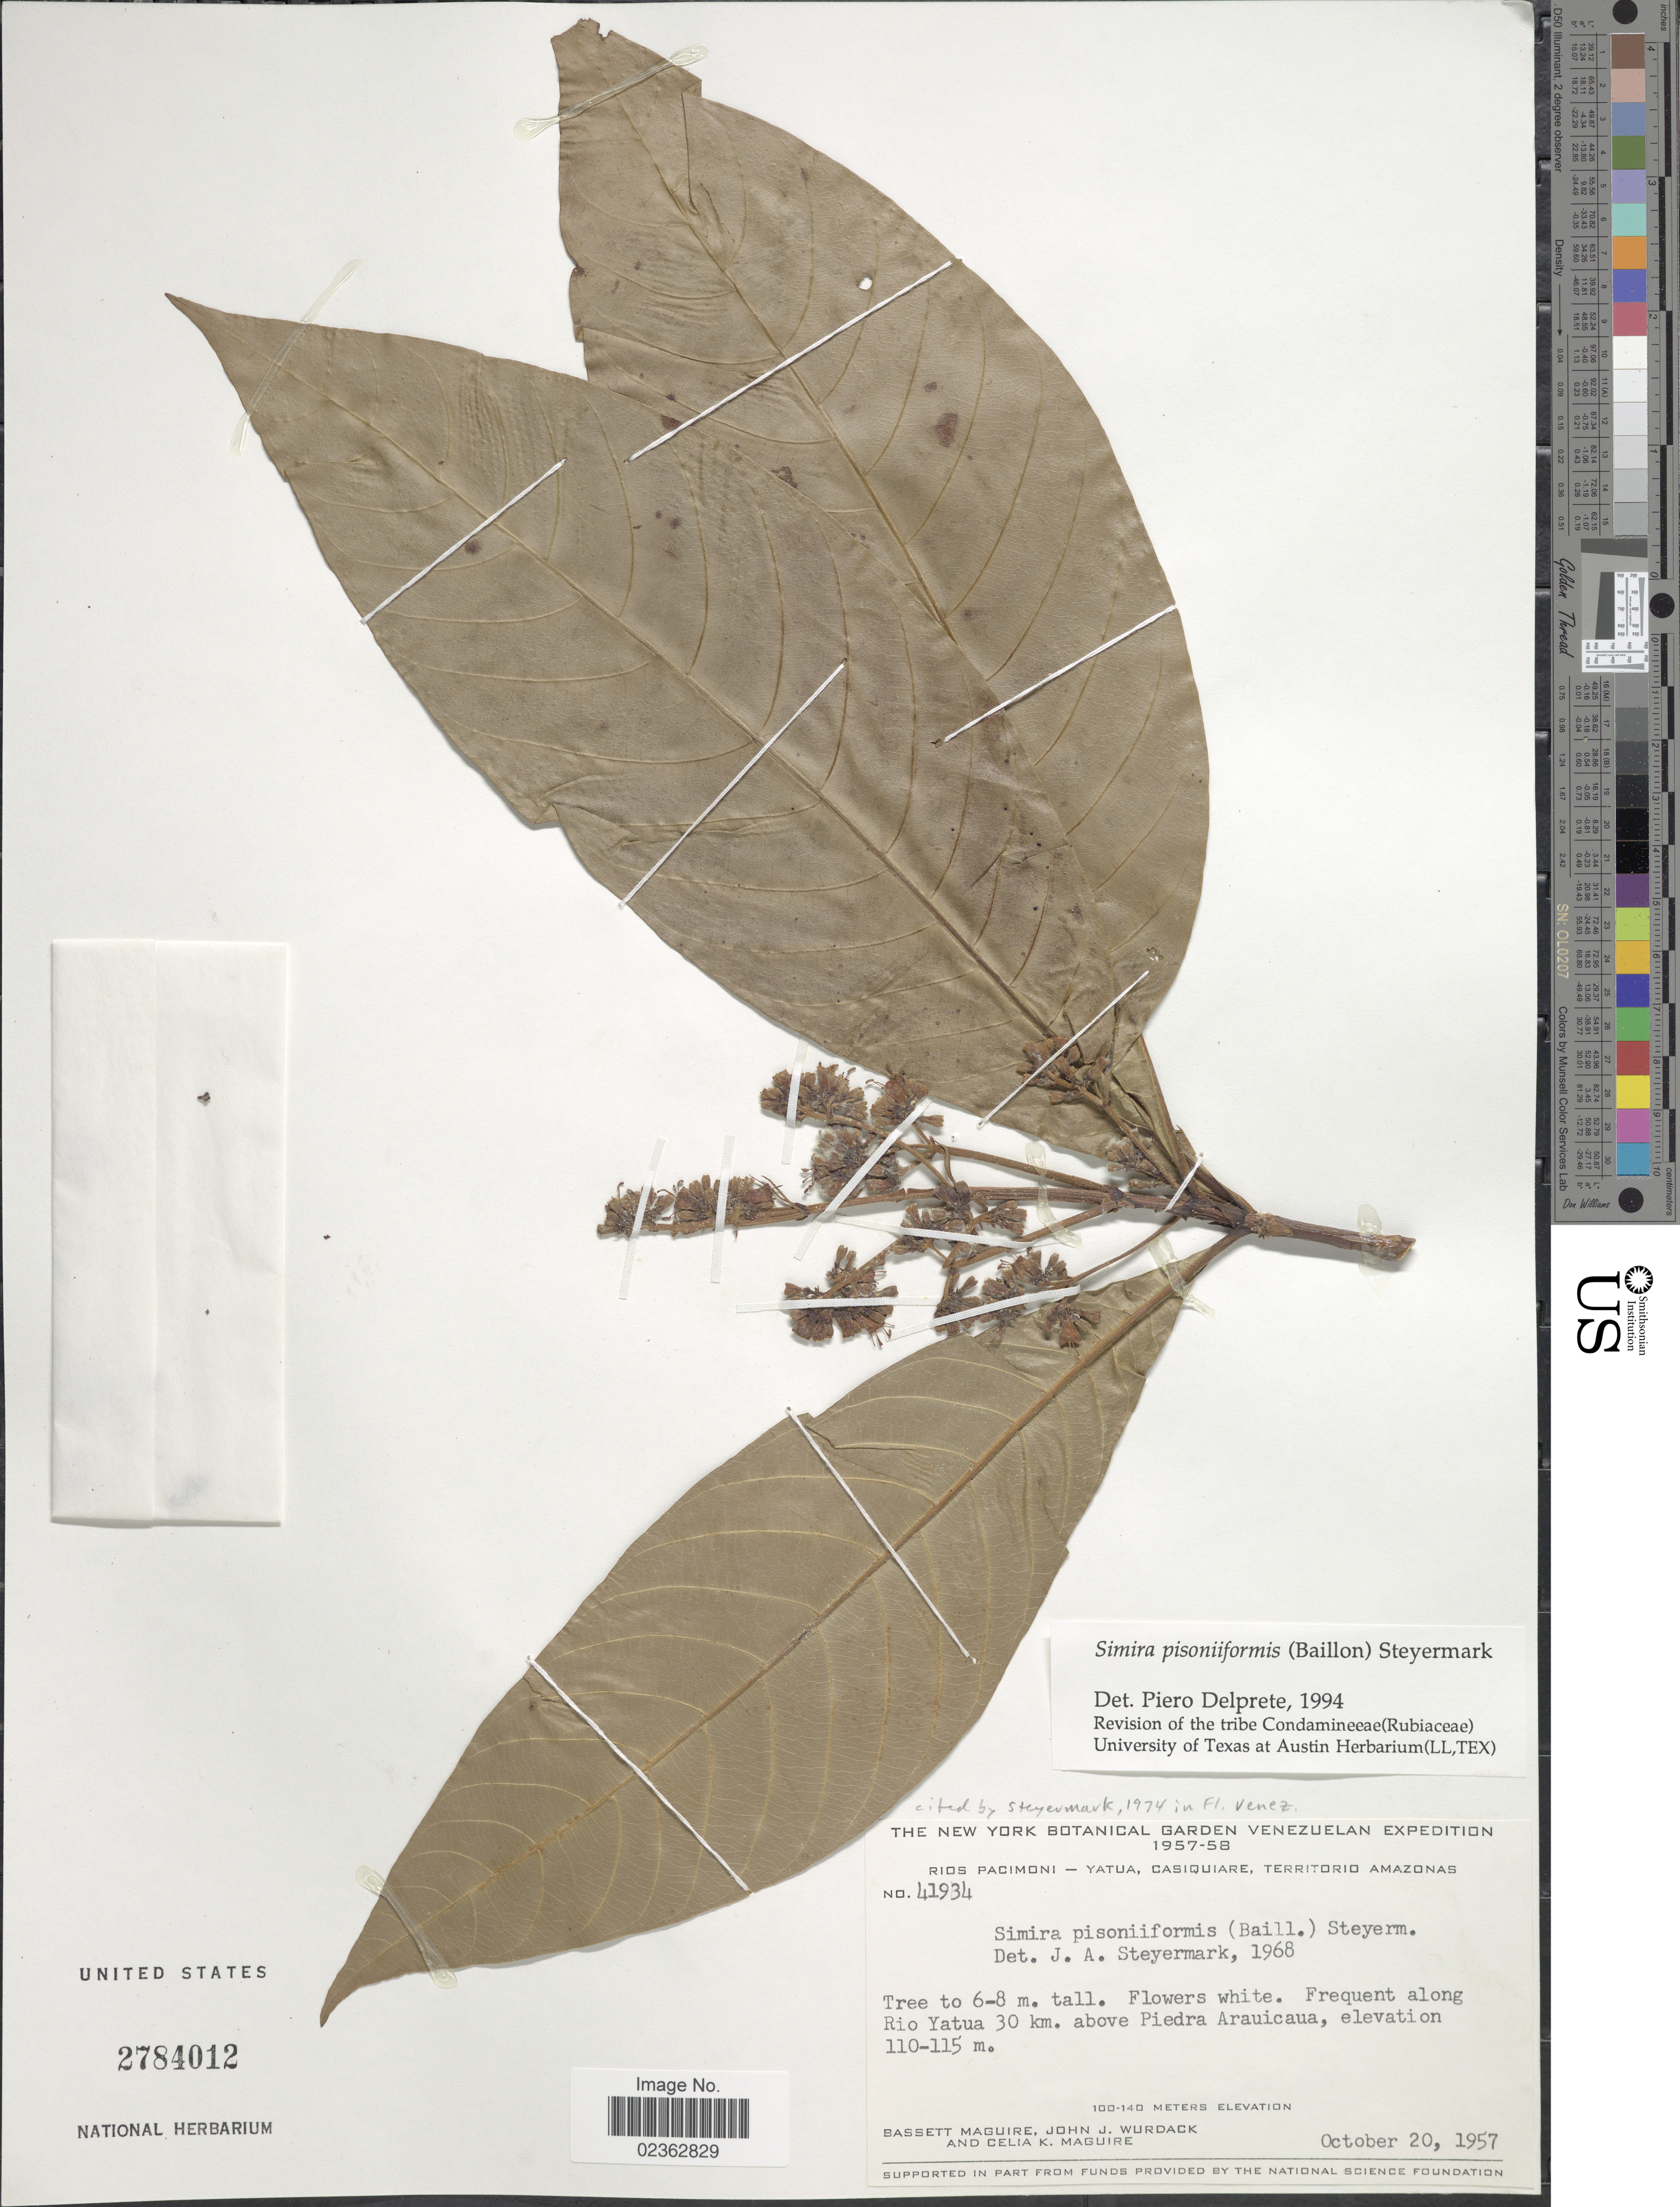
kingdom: Plantae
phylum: Tracheophyta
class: Magnoliopsida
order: Gentianales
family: Rubiaceae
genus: Simira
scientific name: Simira pisoniiformis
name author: (Baill.) Steyerm.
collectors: B. Maguire, J. J. Wurdack & C. K. Maguire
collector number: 41934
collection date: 1957-10-20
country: Venezuela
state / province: Amazonas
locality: Rios Macimoni-Yatua, Casiquiare, Territorio Amazonas, frequent along Rio Yatua 30 km. above Piedra Arauicaua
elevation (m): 110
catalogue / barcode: US 2784012